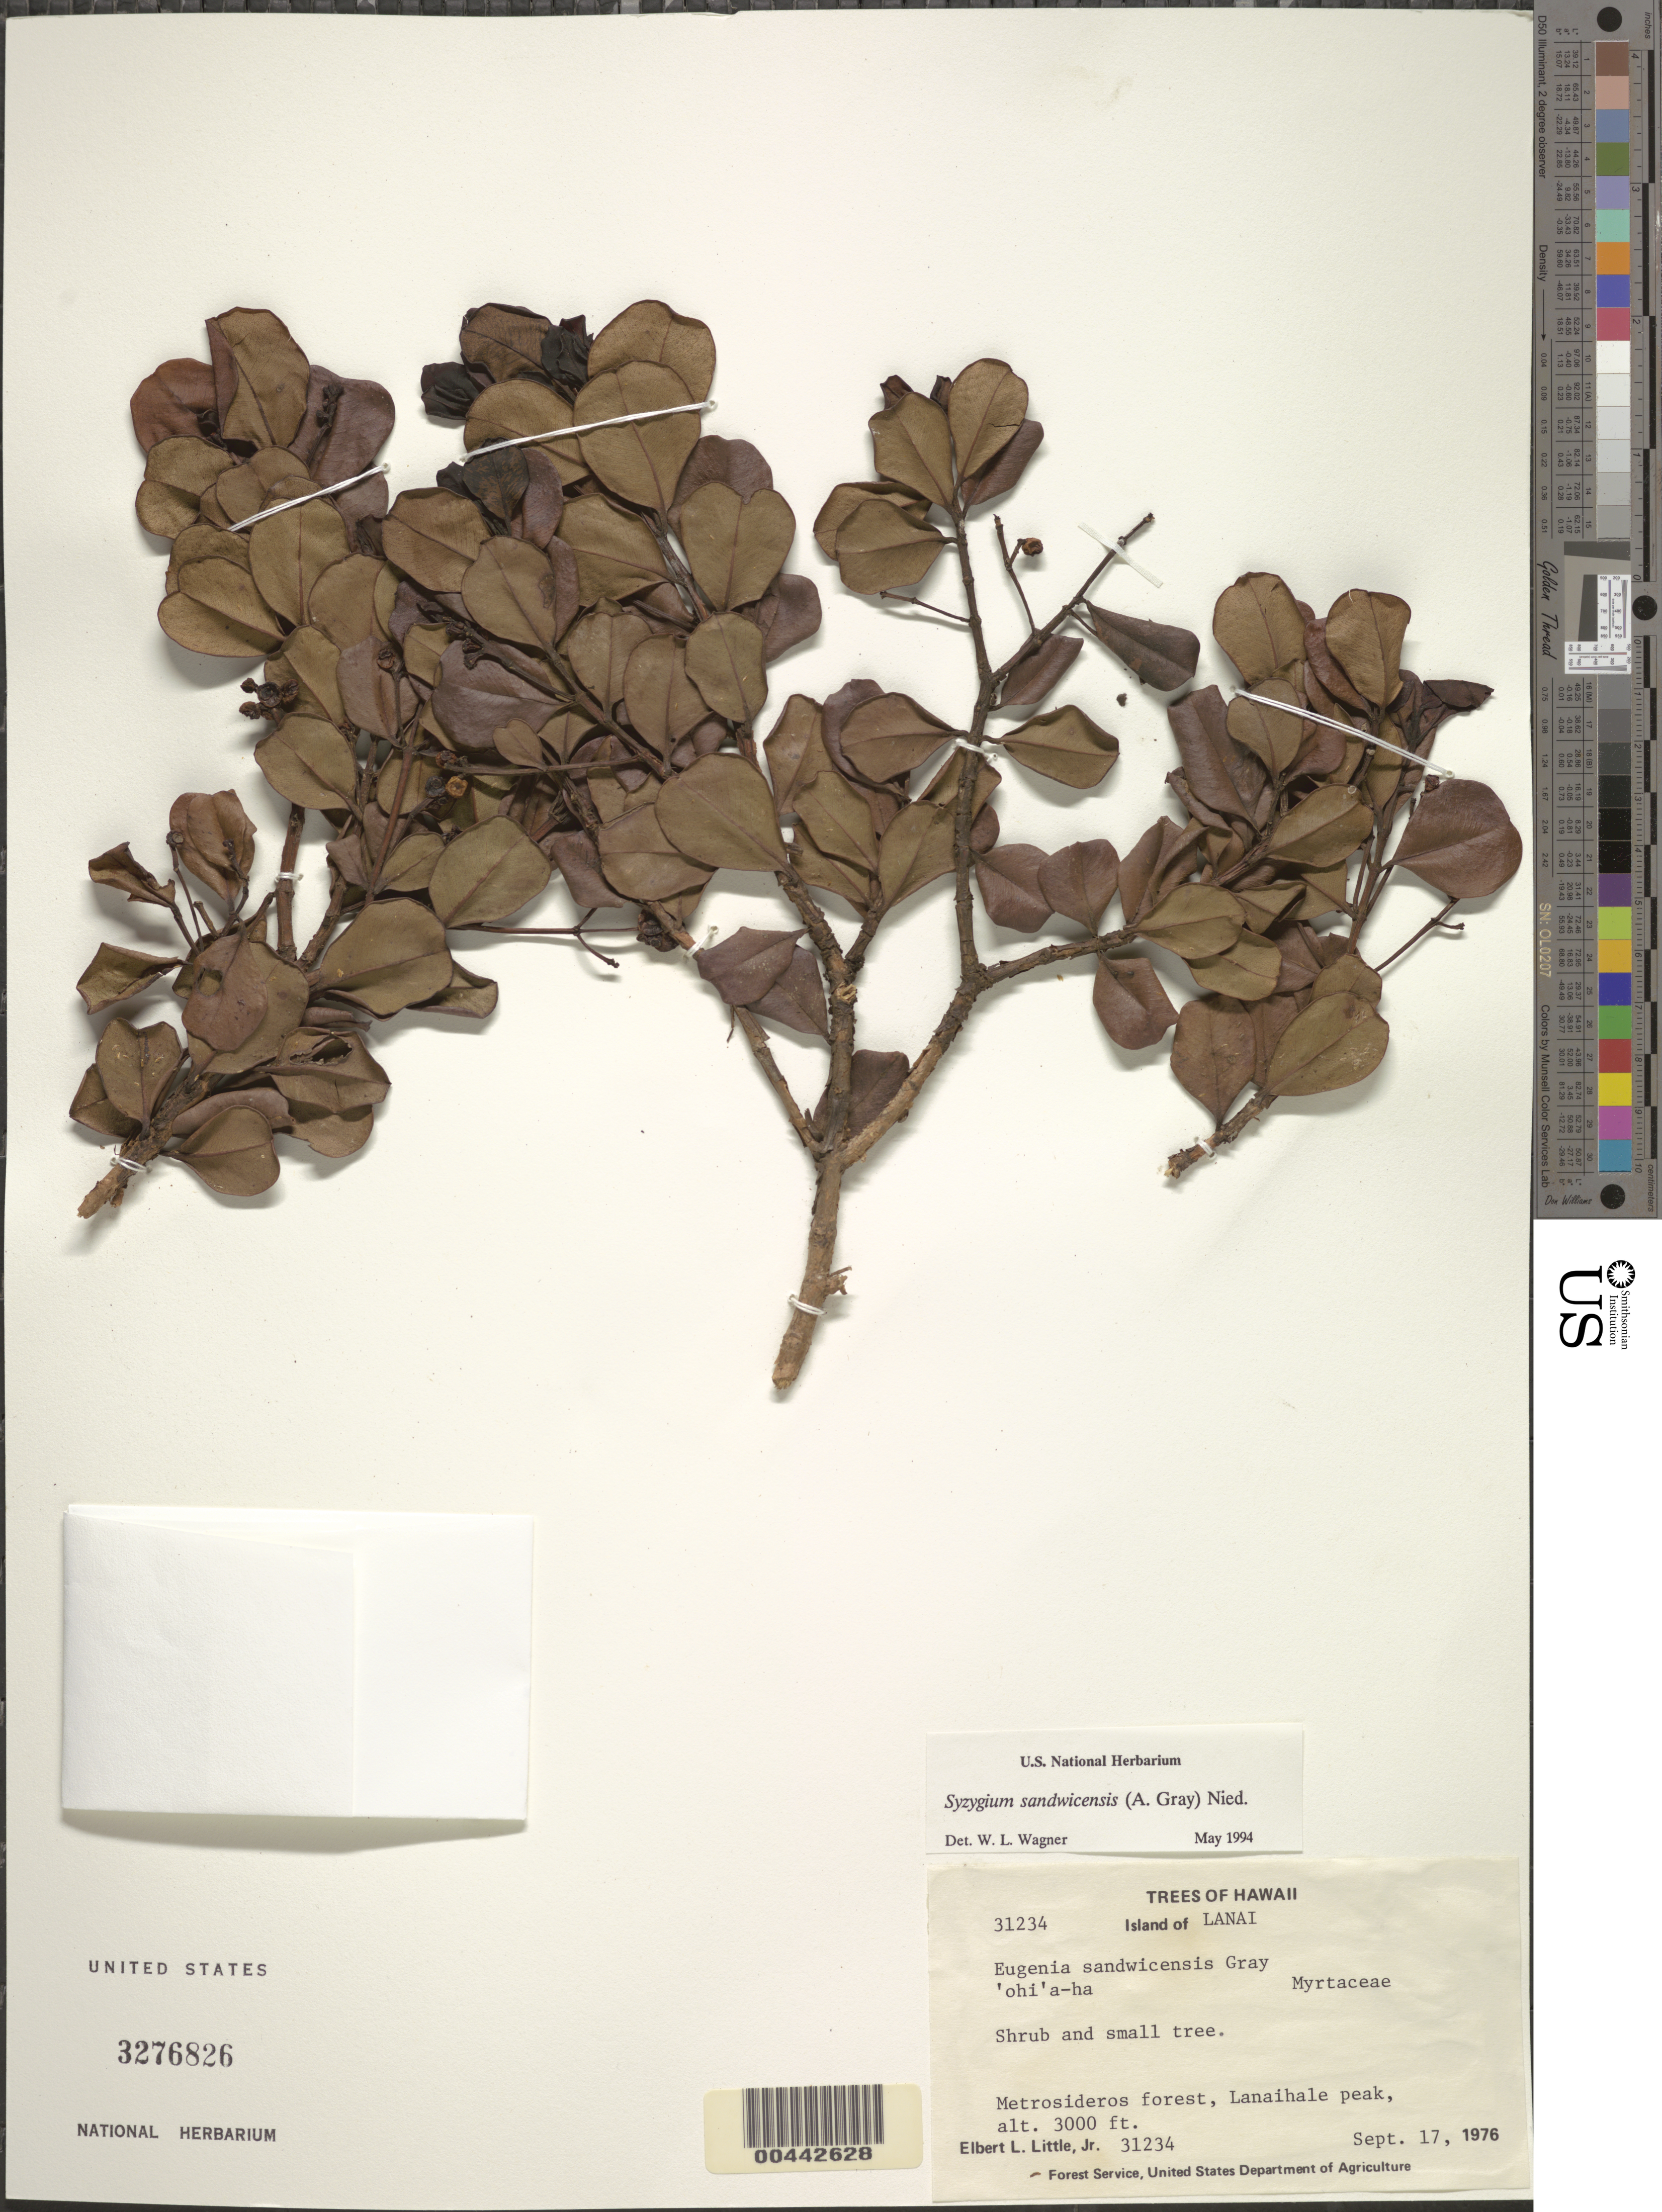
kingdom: Plantae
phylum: Tracheophyta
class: Magnoliopsida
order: Myrtales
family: Myrtaceae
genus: Syzygium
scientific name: Syzygium sandwicense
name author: (A. Gray) Müll. Stuttg.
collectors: E. L. Little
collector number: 31234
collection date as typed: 17 Sep 1976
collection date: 1976-09-17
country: United States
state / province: Hawaii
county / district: Maui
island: Lana'i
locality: Lanaihale peak.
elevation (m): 914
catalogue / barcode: US 3276826